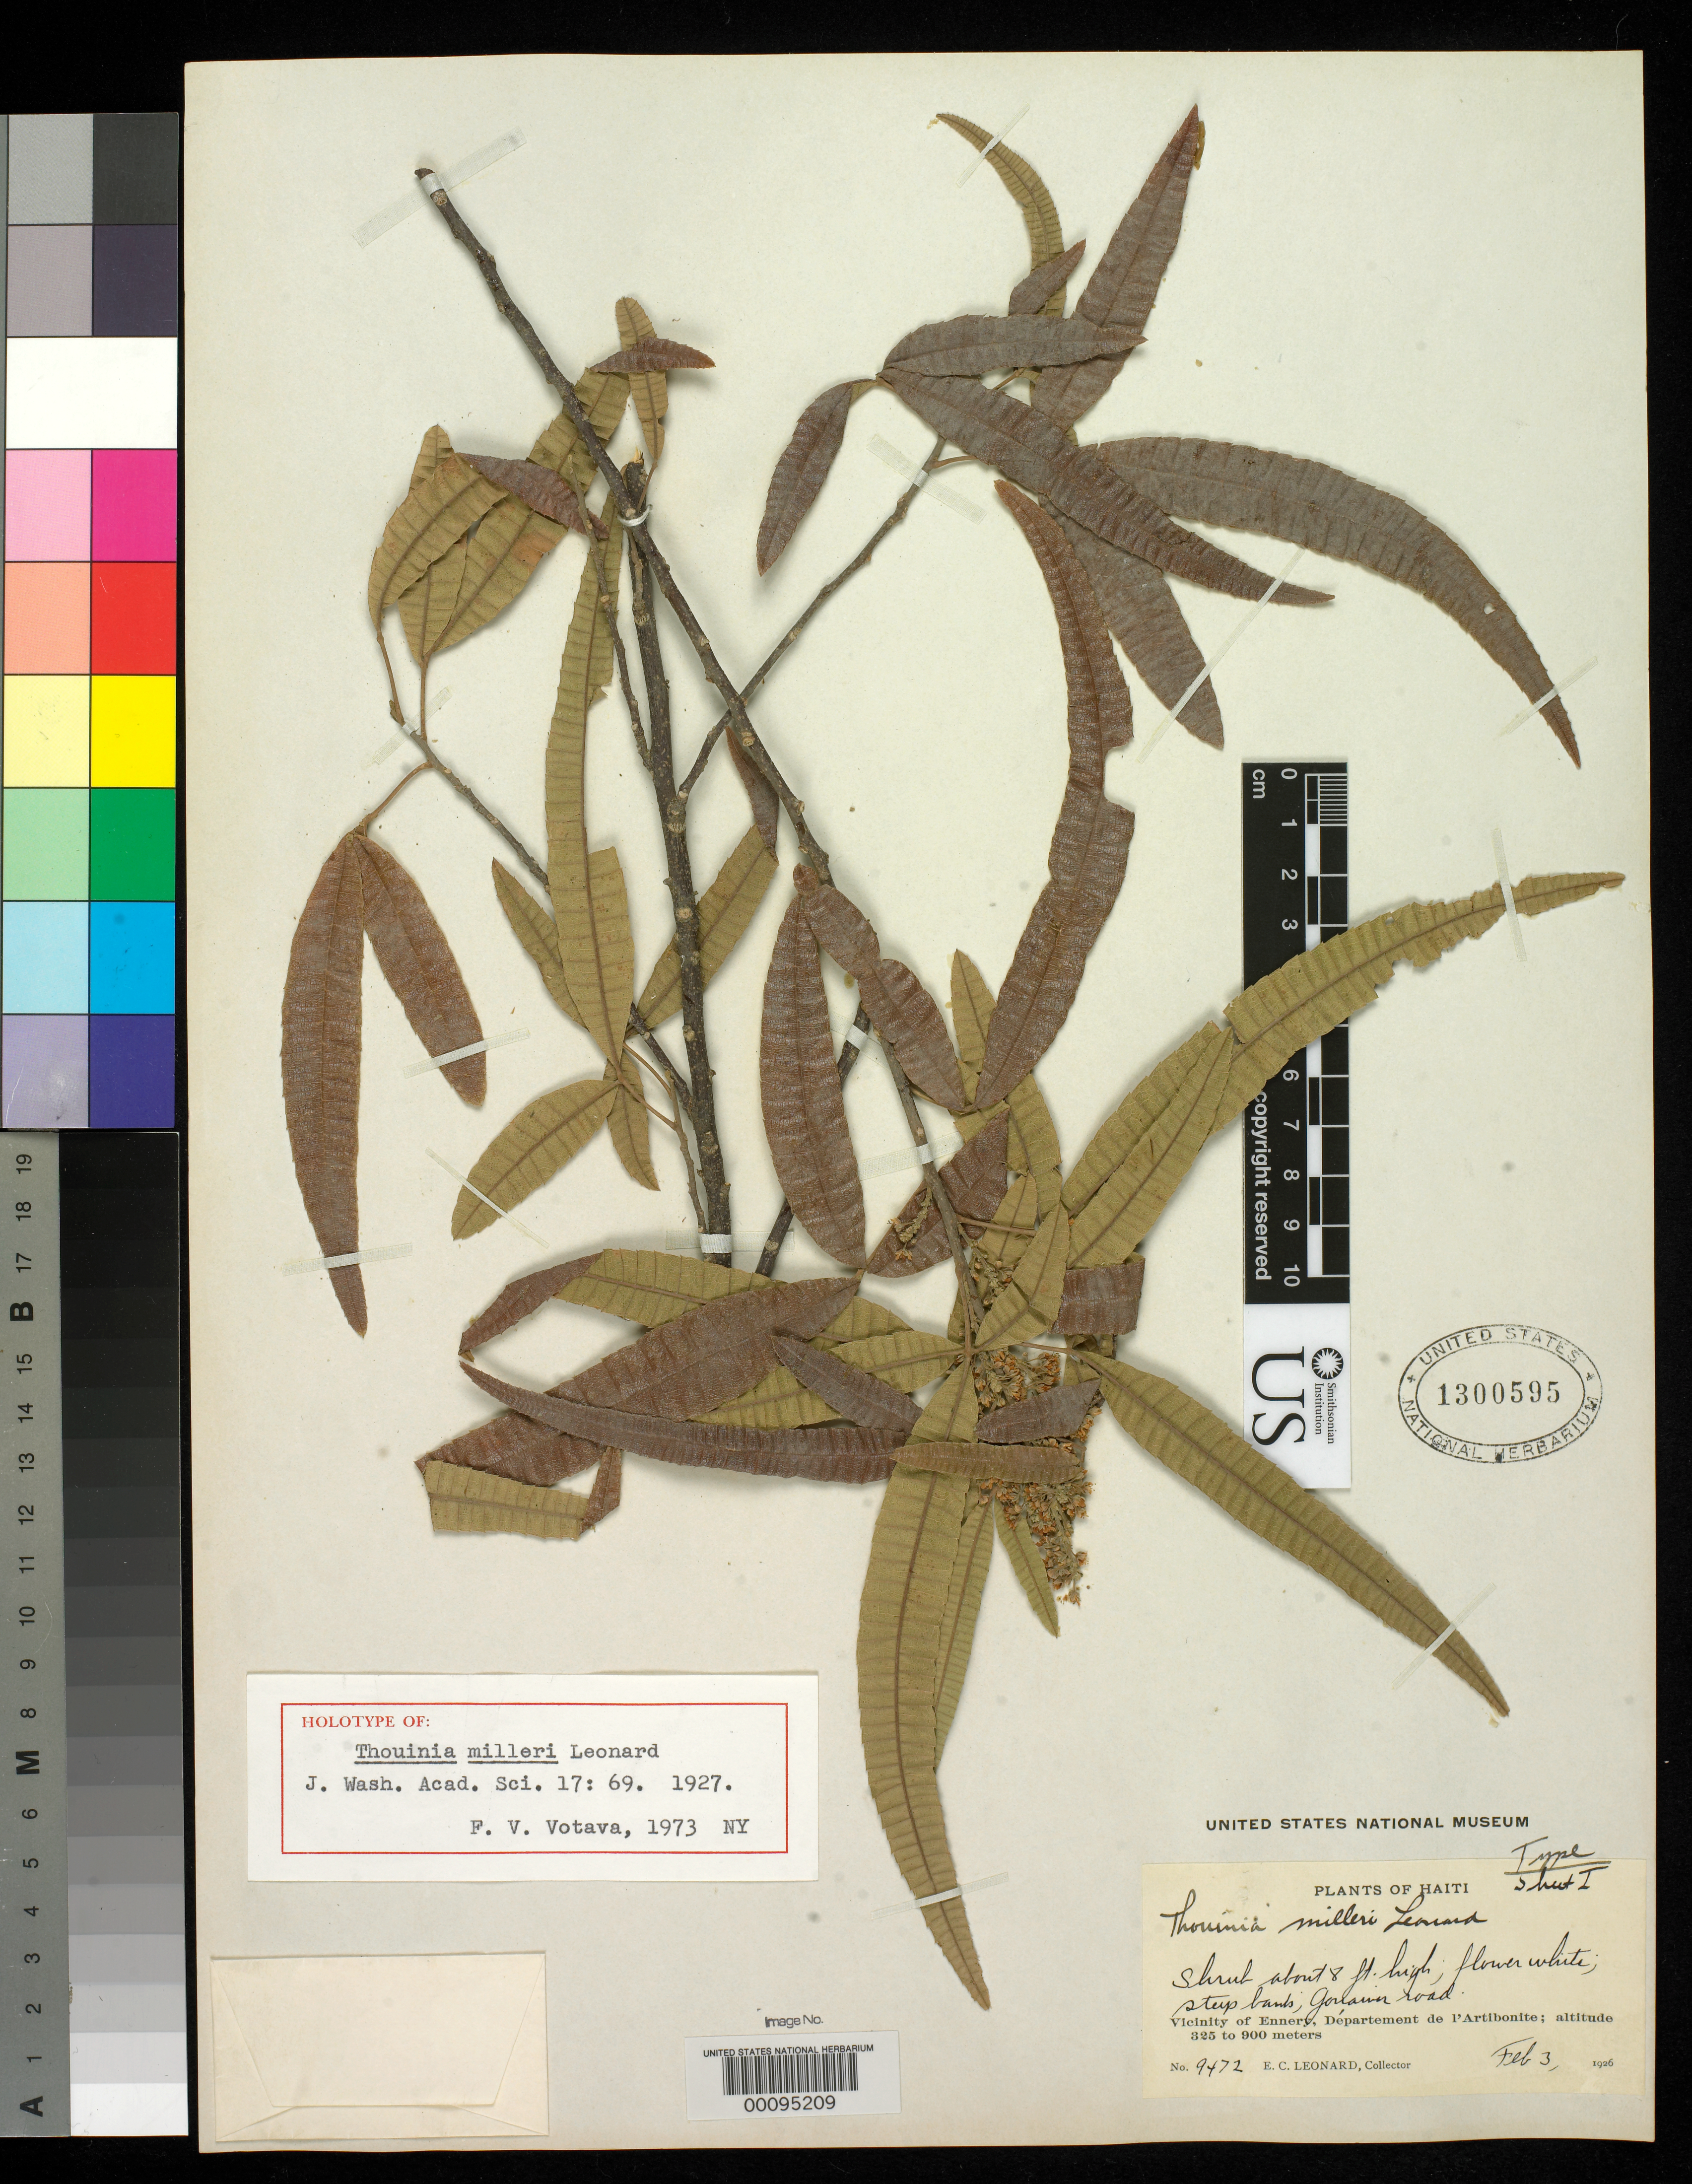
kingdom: Plantae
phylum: Tracheophyta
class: Magnoliopsida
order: Sapindales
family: Sapindaceae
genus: Thouinia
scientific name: Thouinia milleri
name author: Leonard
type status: Holotype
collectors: E. C. Leonard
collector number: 9472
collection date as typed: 03 Feb 1926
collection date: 1926-02-03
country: Haiti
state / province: Artibonite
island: Hispaniola Island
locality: Gonaives road, vicinity of Ennery.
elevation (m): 325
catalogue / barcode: US 1300595